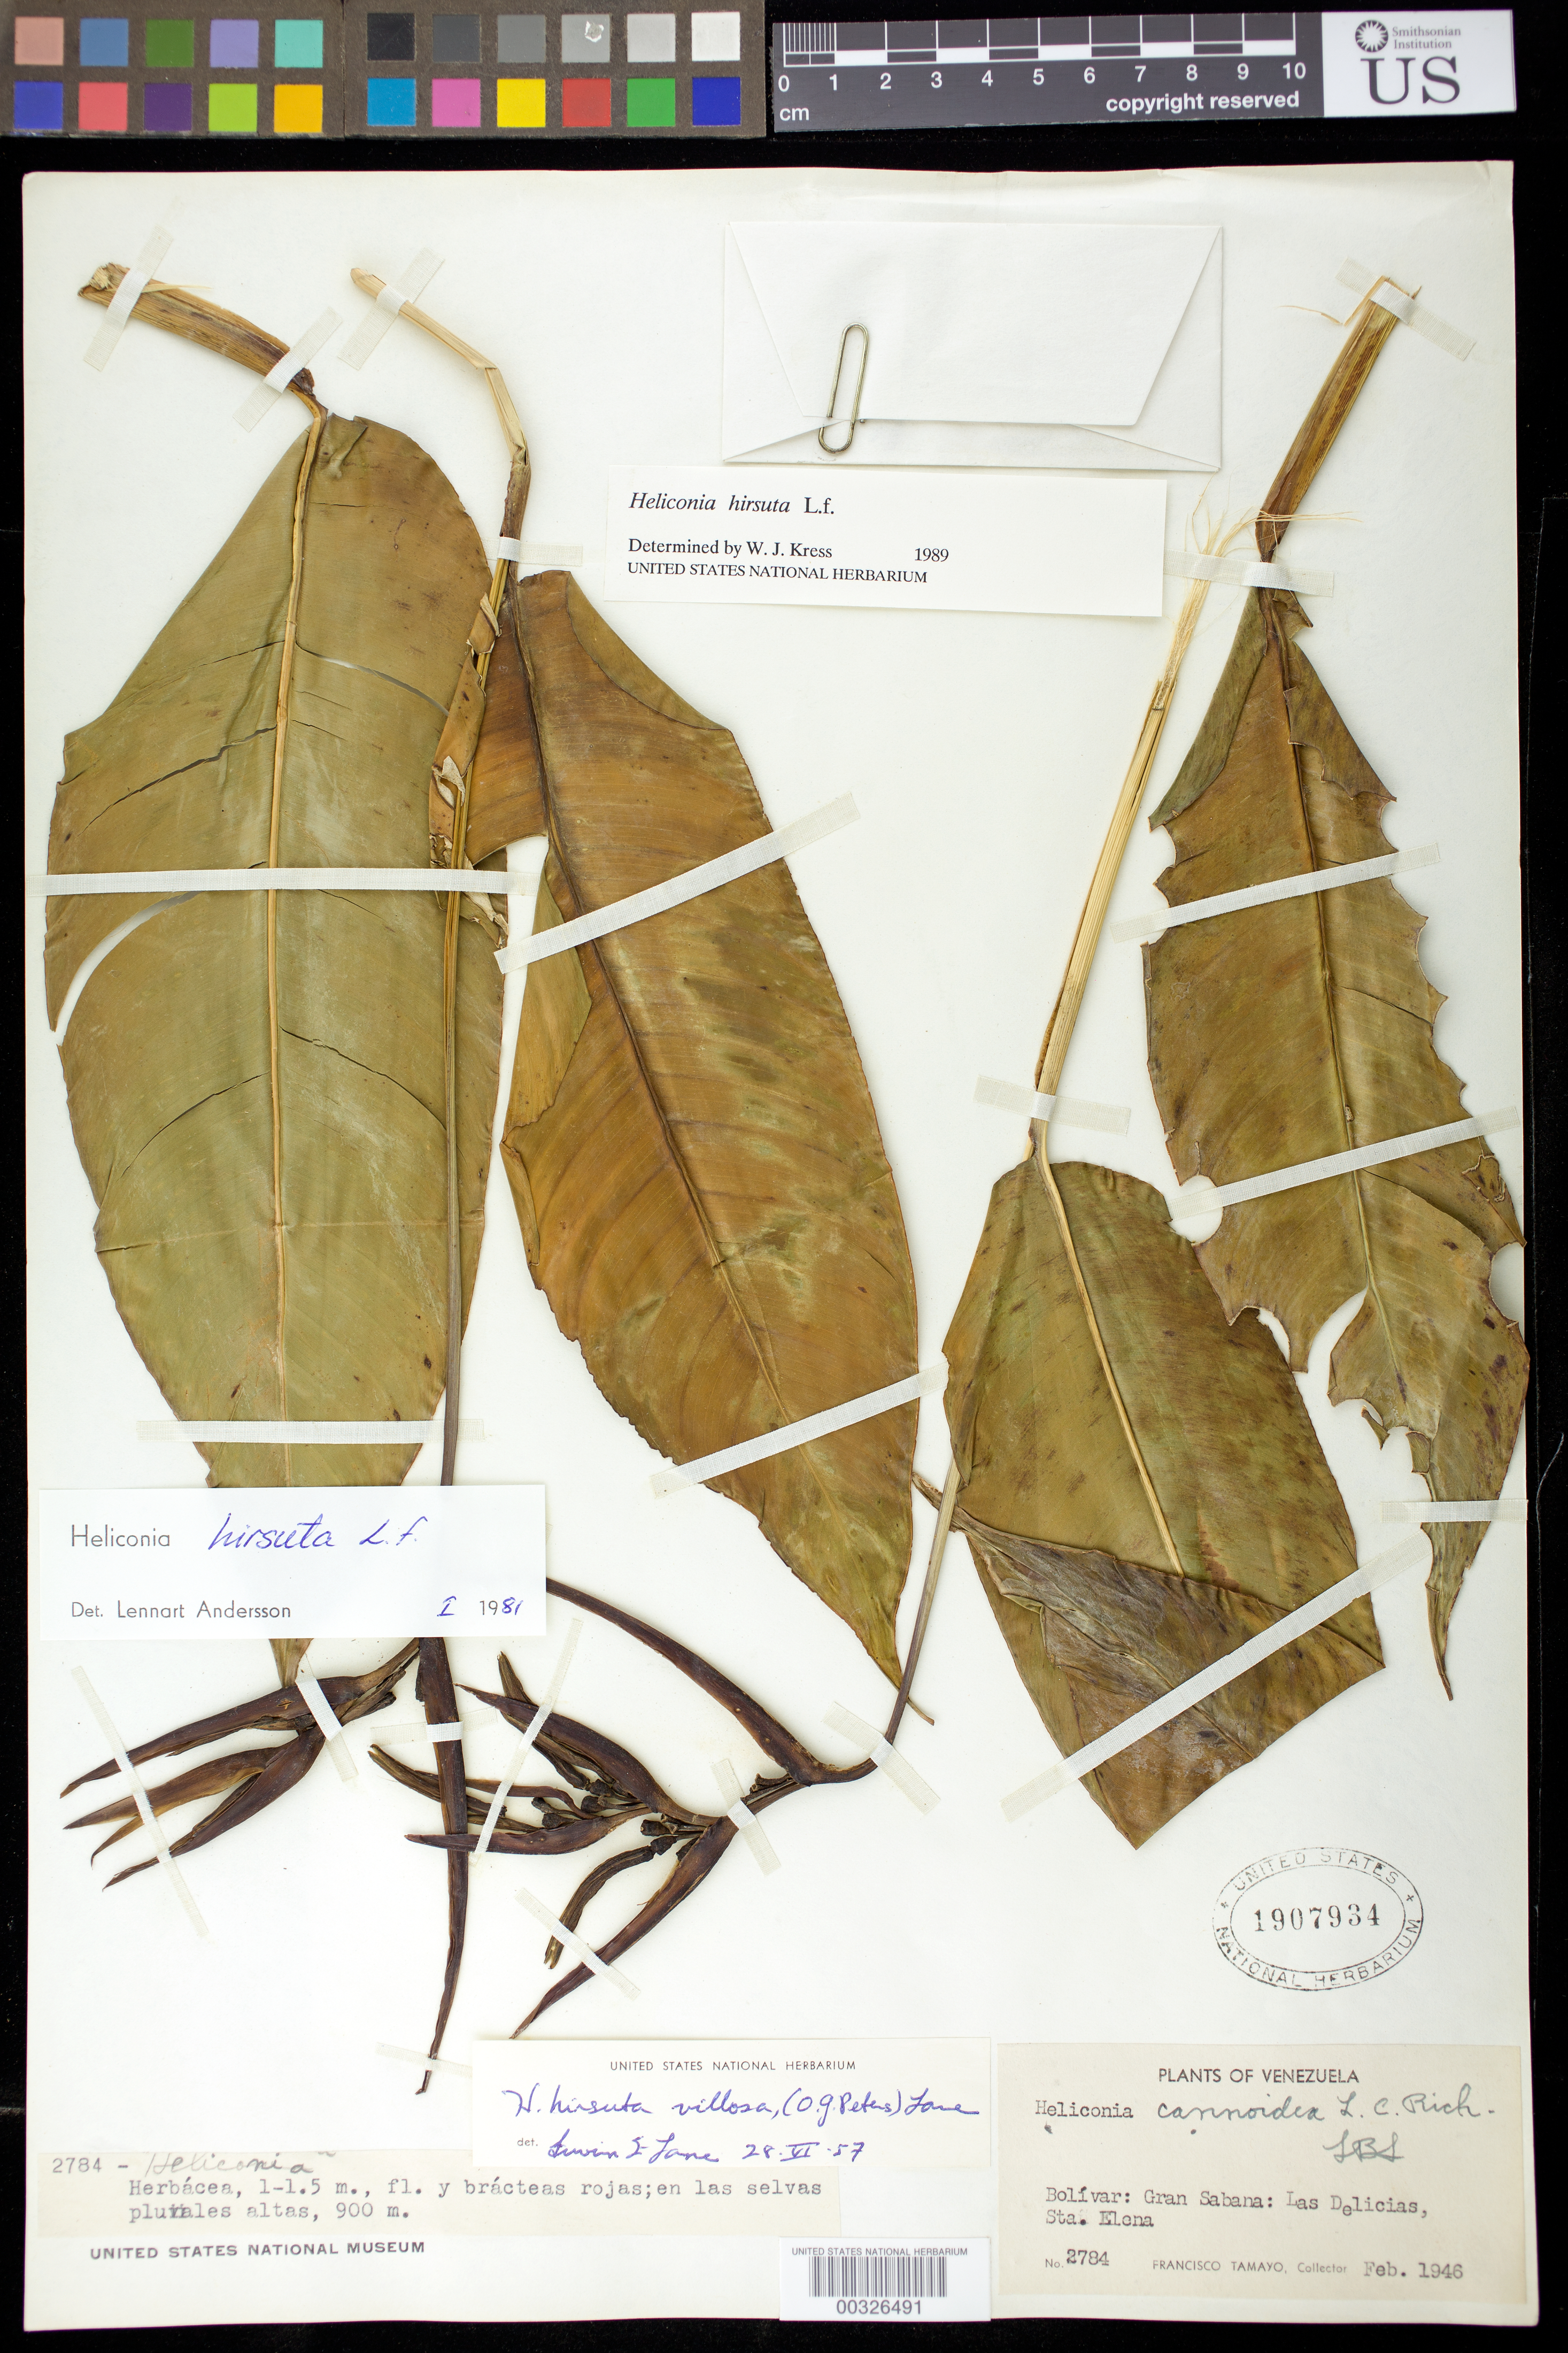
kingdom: Plantae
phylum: Tracheophyta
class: Liliopsida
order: Zingiberales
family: Heliconiaceae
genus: Heliconia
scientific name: Heliconia hirsuta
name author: L. f.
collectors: F. Tamayo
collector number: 2784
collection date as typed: Feb 1946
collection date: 1946-02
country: Venezuela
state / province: Bolivar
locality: Gran sabana, las delicias, sta. elena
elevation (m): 900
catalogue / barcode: US 1907934